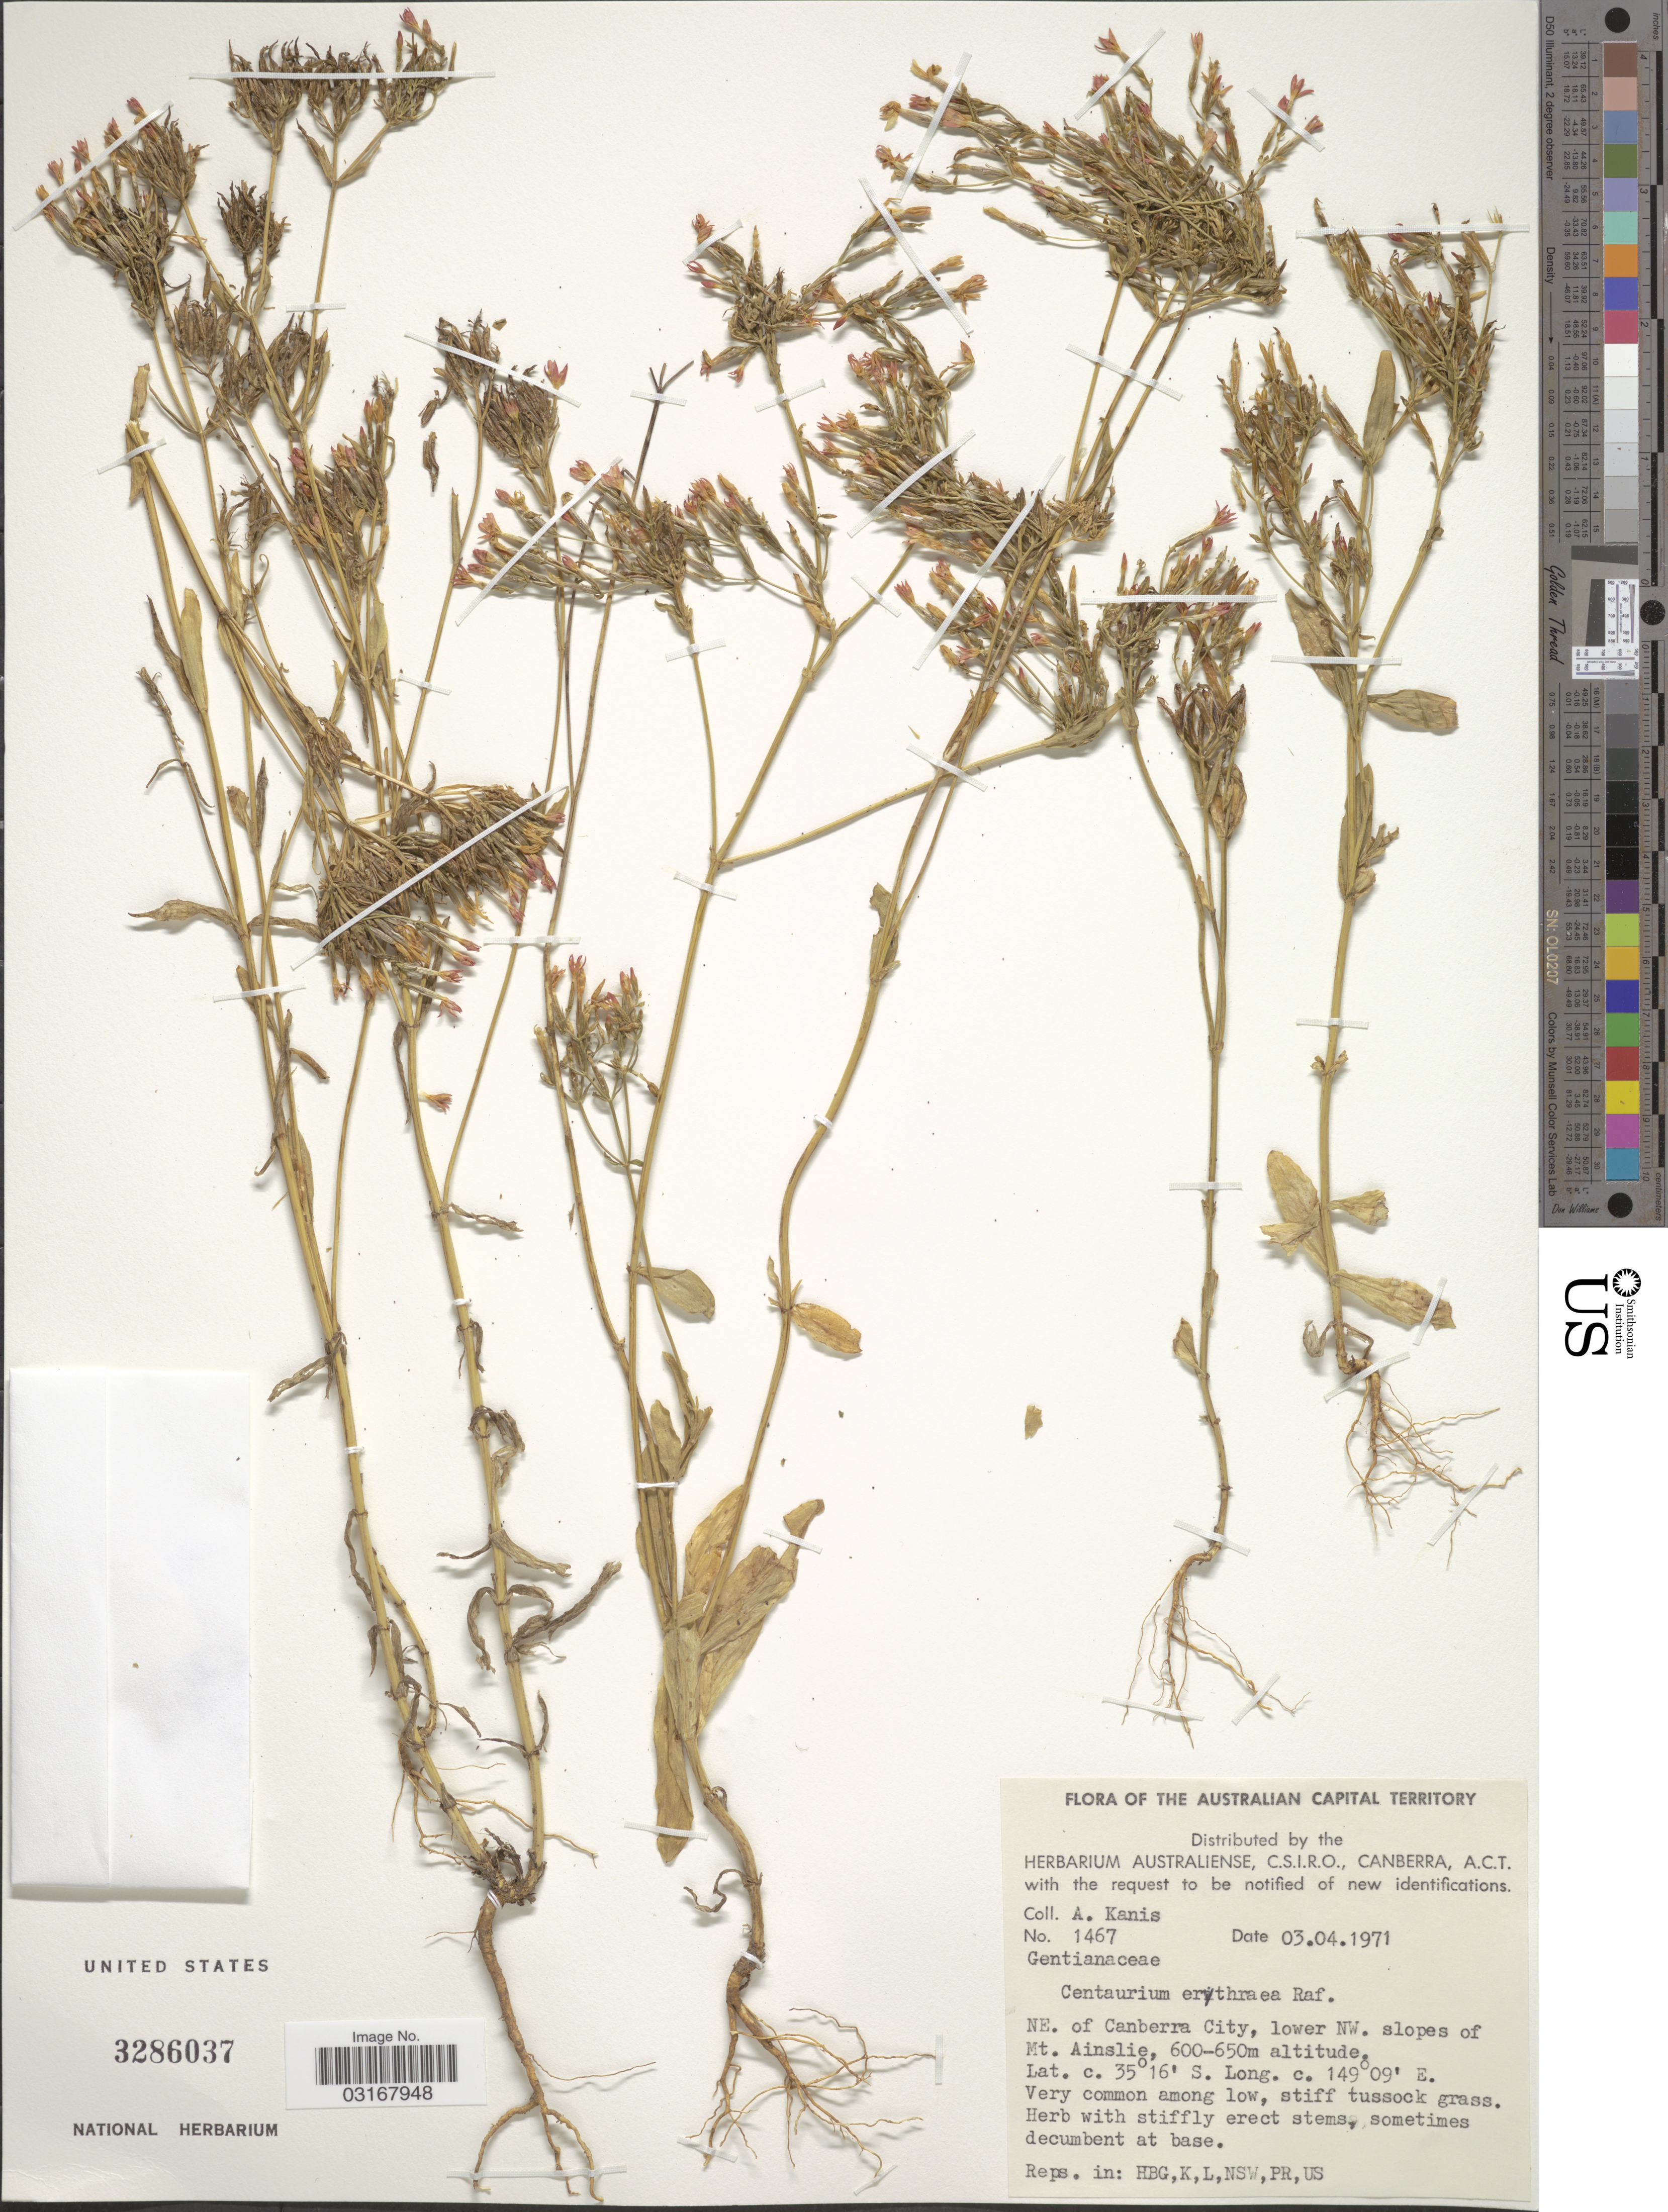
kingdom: Plantae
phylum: Tracheophyta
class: Magnoliopsida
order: Gentianales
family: Gentianaceae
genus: Centaurium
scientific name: Centaurium erythraea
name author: Rafn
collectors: A. Kanis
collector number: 1467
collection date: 1971-04-03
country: Australia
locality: The Australian Capital Territory. NE. of Canberra City, lower NW. slopes of Mt. Ainslie.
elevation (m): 600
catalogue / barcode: US 3286037